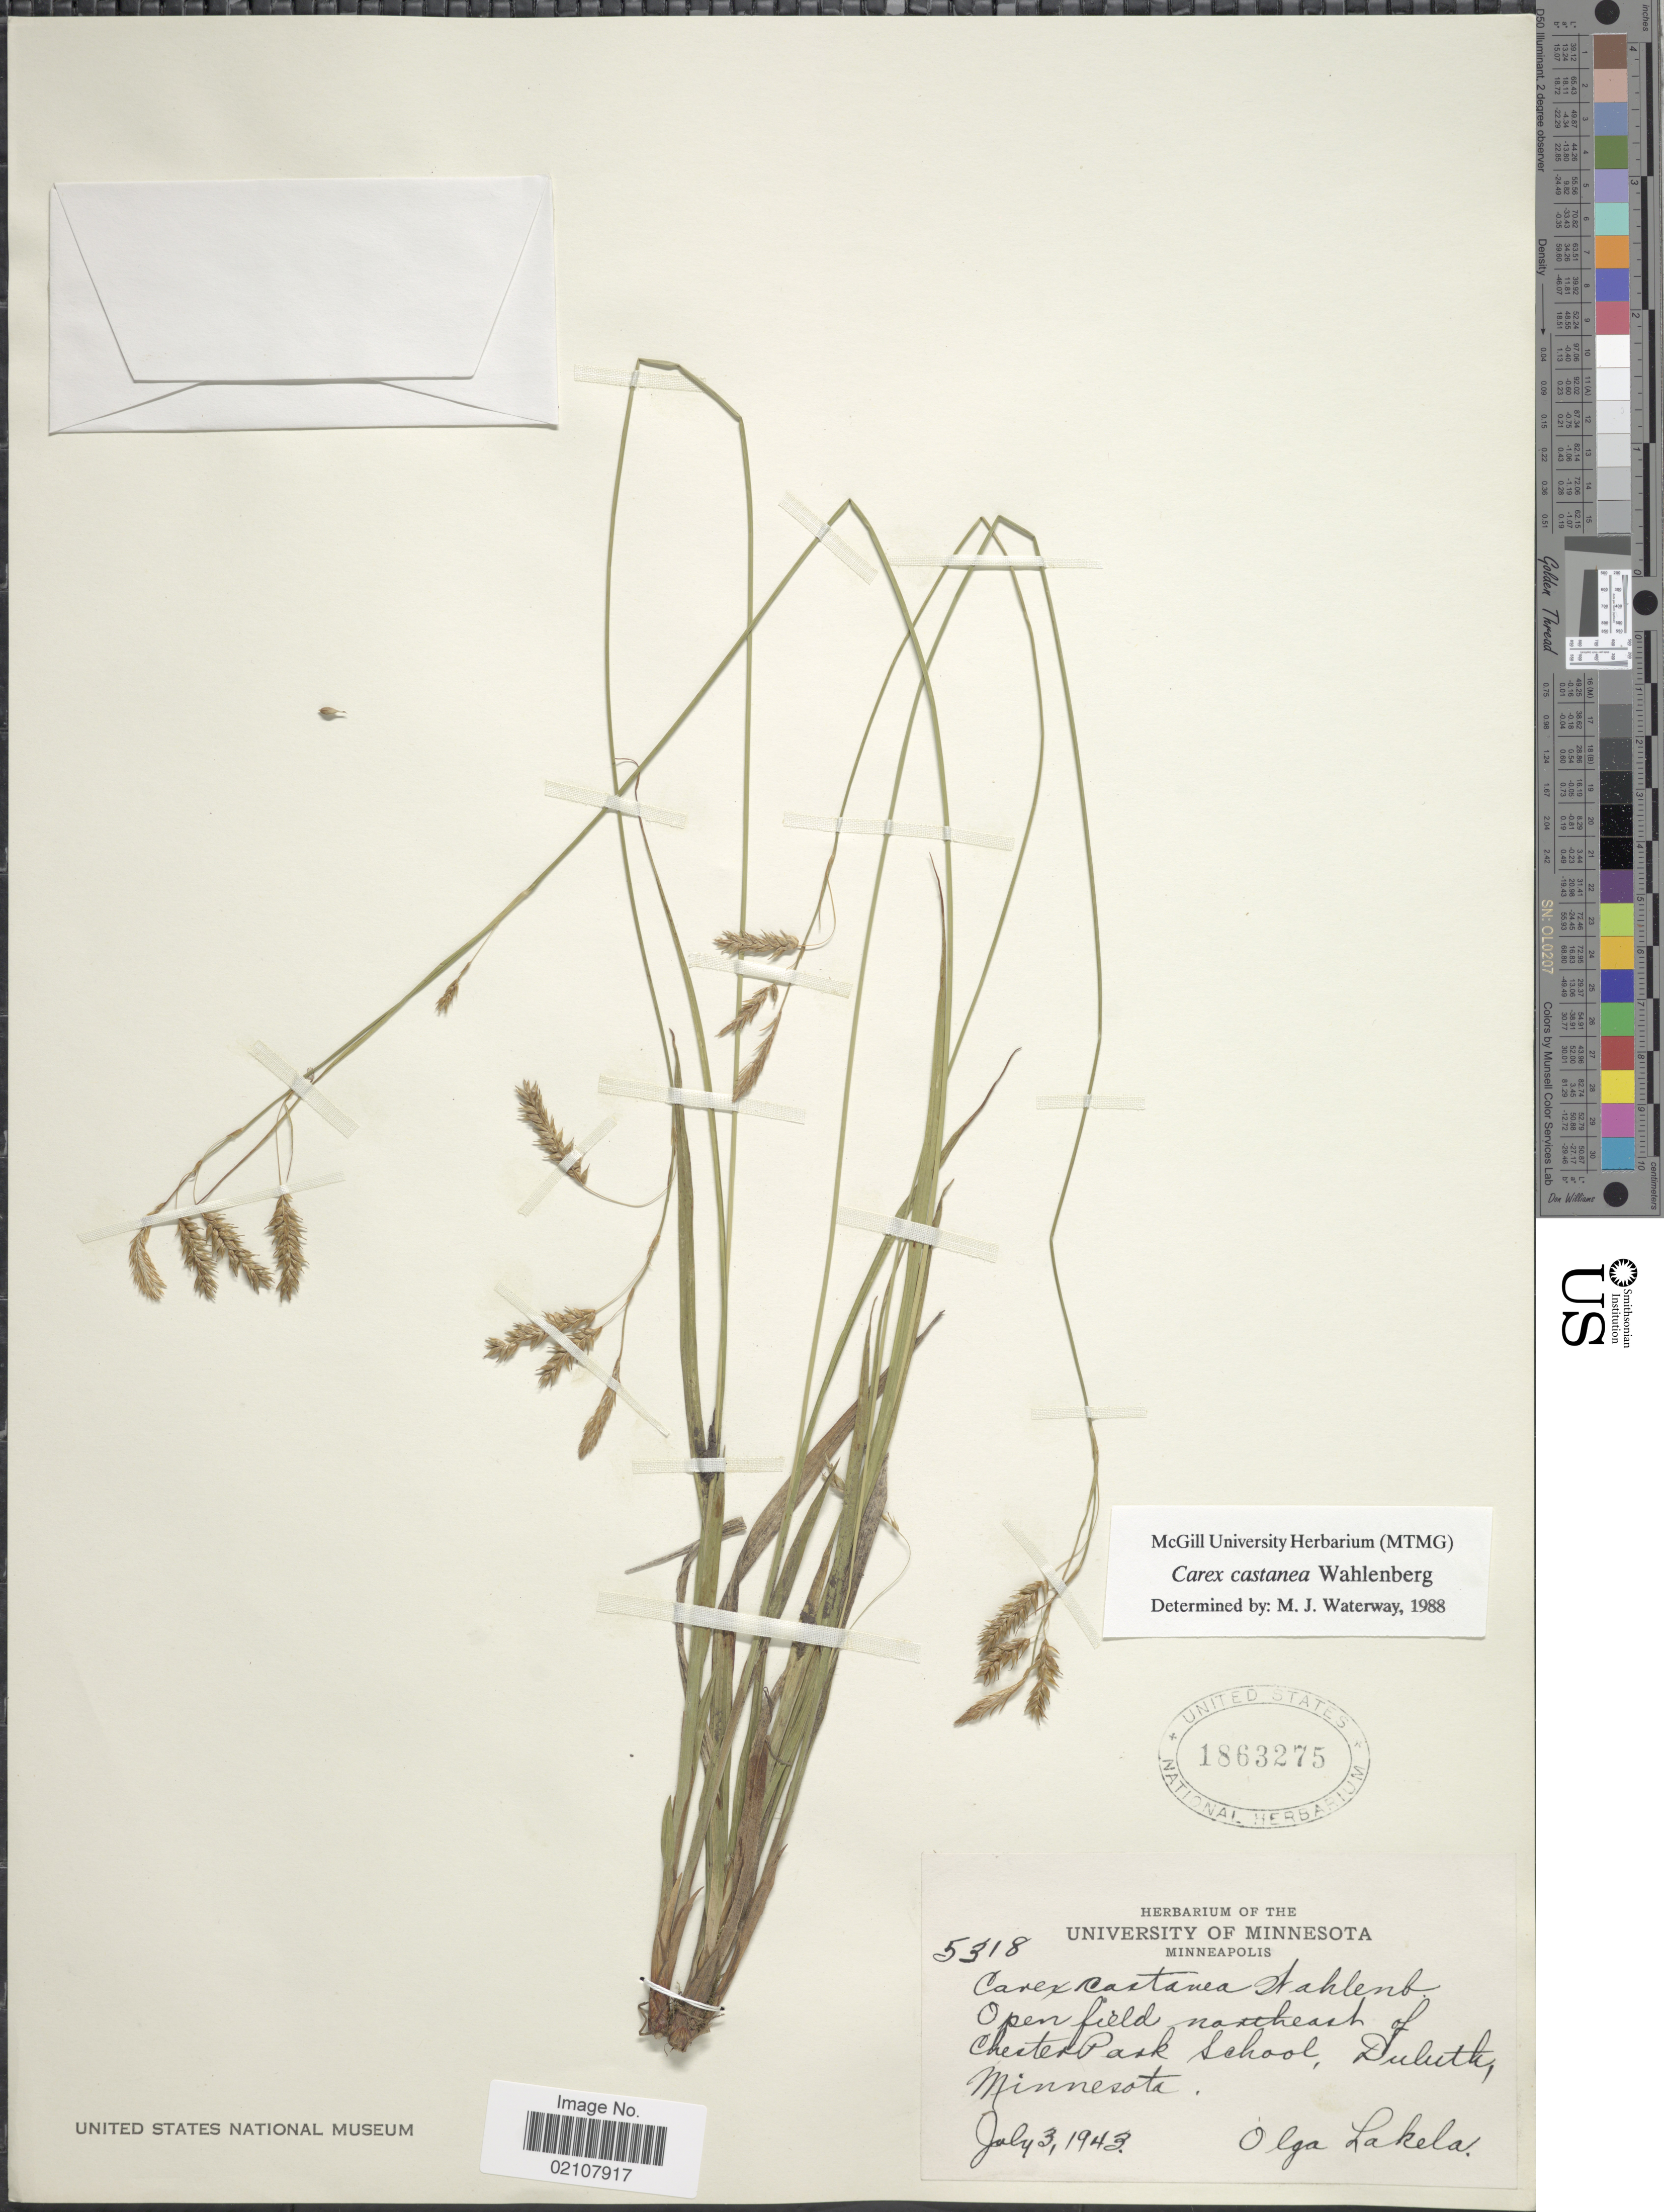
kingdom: Plantae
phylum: Tracheophyta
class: Liliopsida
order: Poales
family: Cyperaceae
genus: Carex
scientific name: Carex castanea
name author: Wahlenb.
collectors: O. K. Lakela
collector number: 5318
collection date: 1943-07-03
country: United States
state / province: Minnesota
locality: Open field northeast of Chester Park School, Duluth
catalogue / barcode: US 1863275